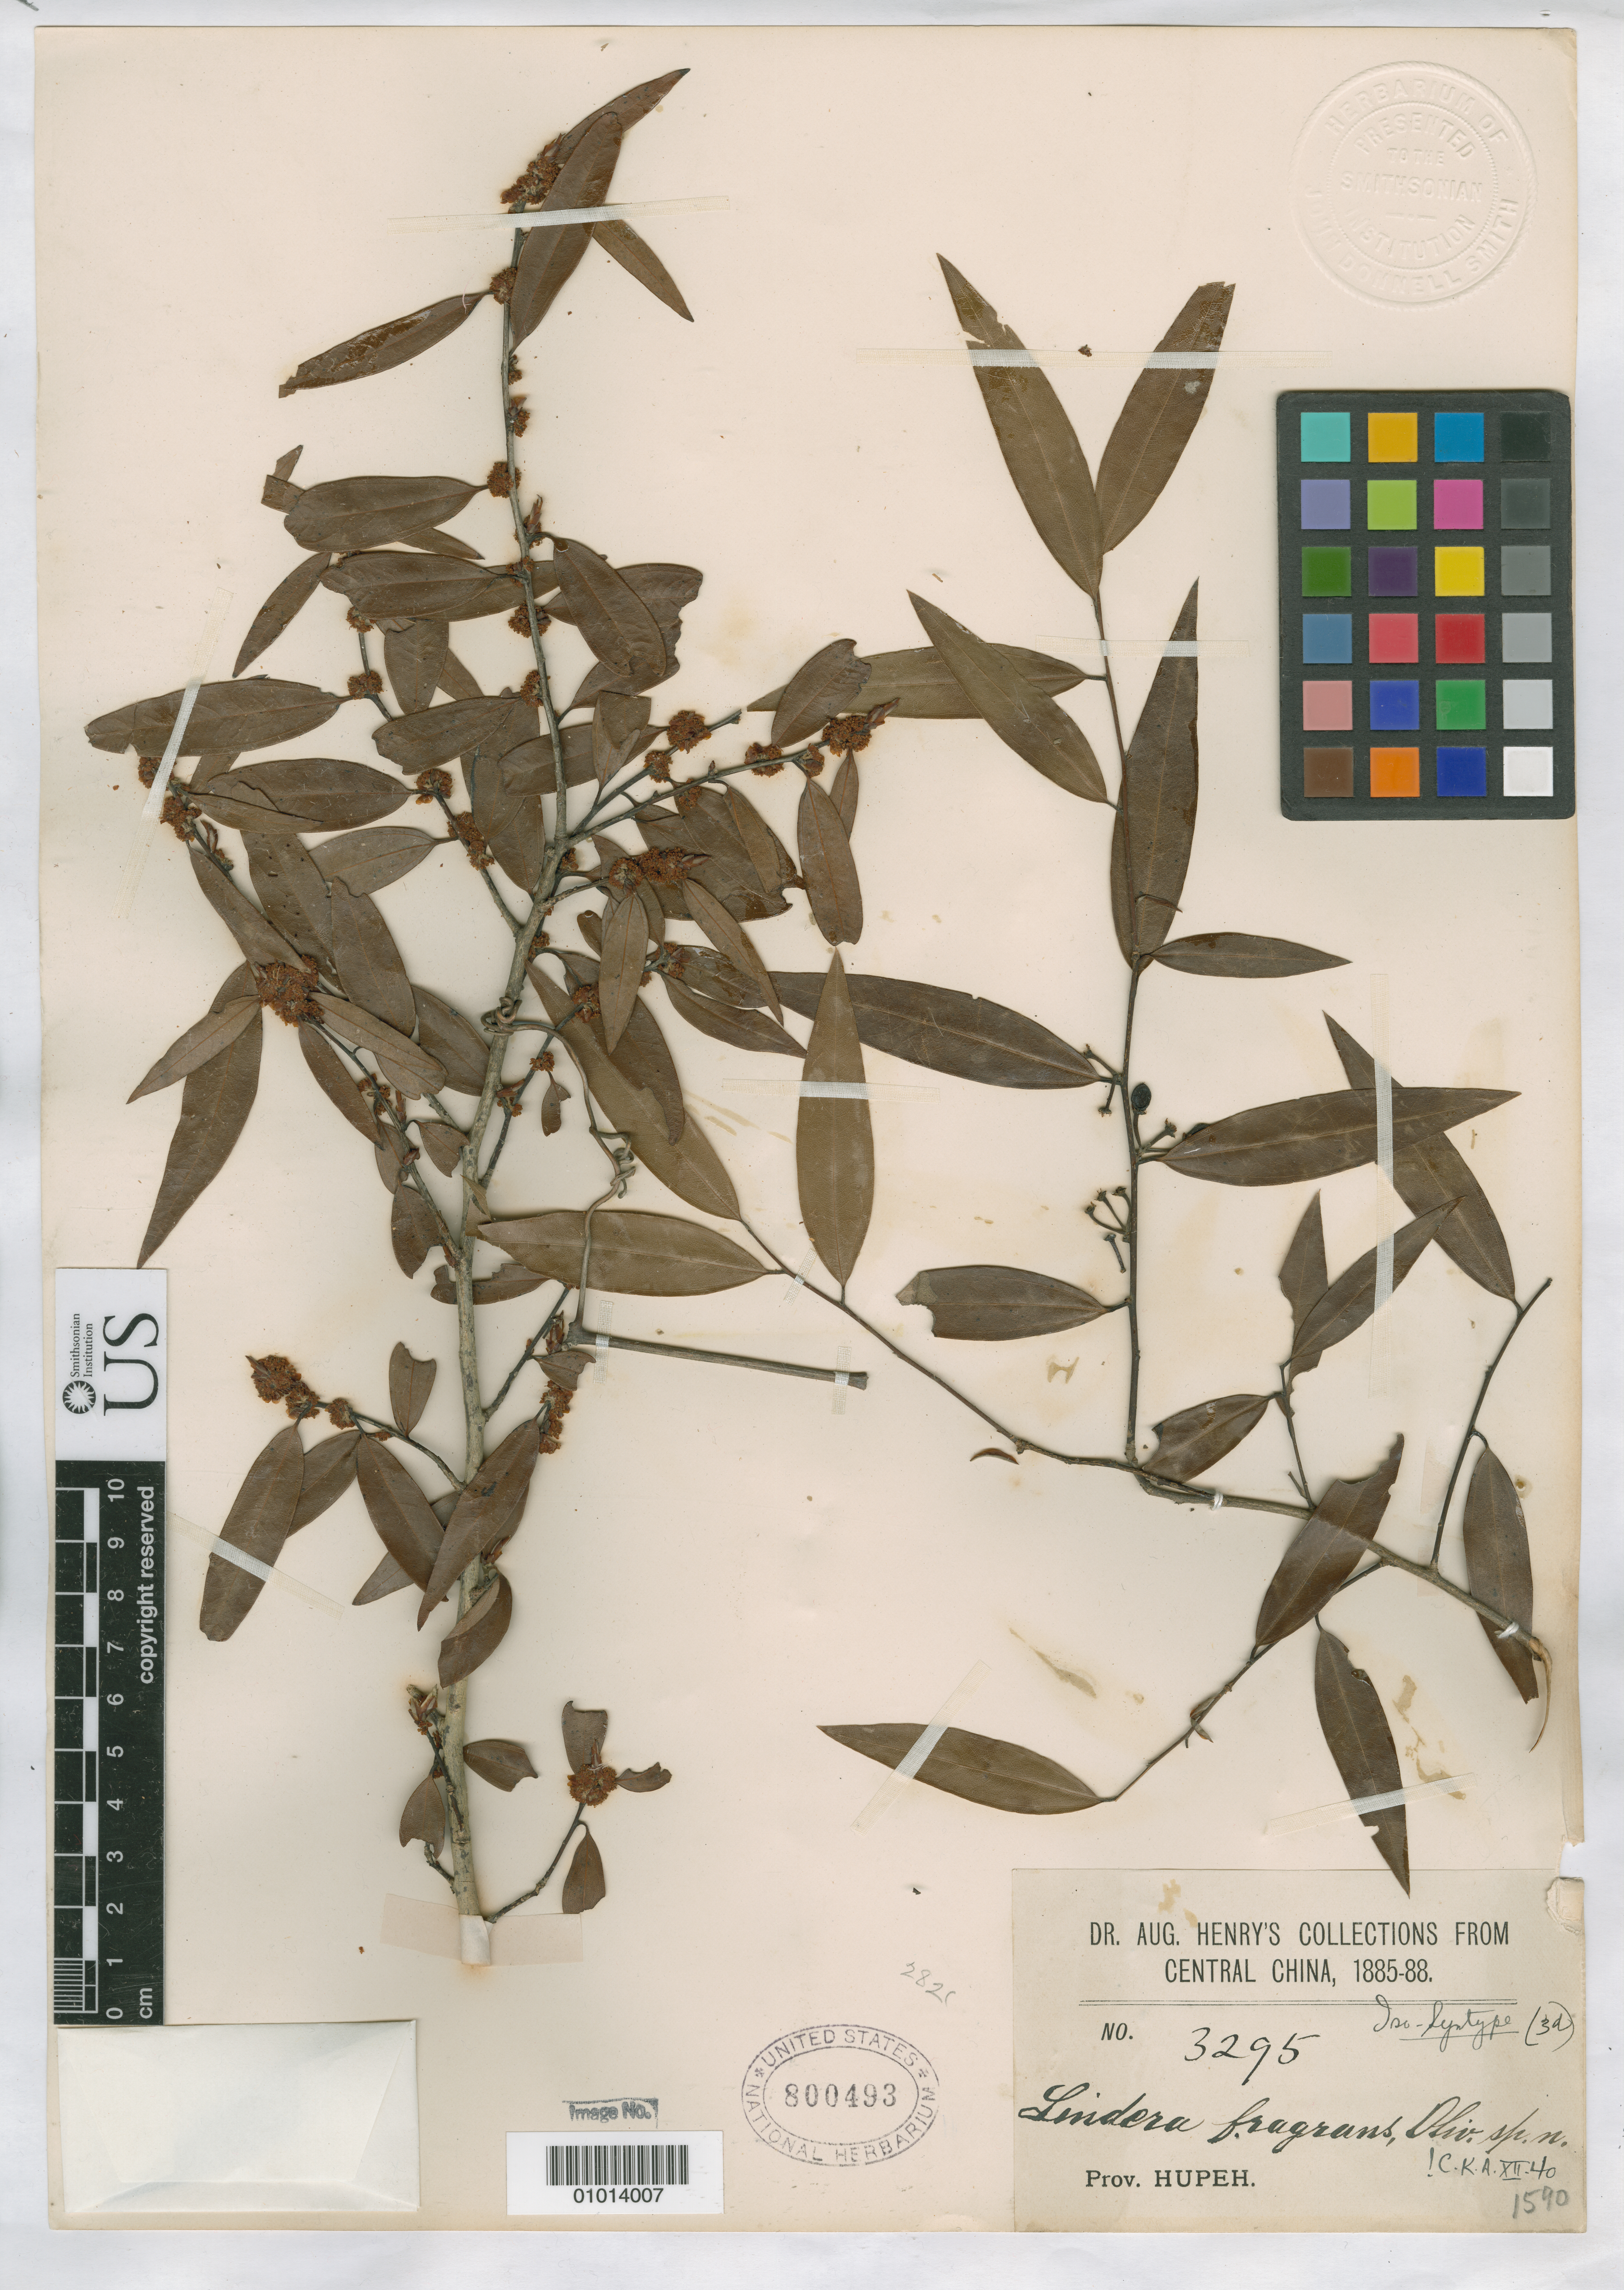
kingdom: Plantae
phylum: Tracheophyta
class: Magnoliopsida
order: Laurales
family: Lauraceae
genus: Lindera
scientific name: Lindera fragrans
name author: Oliv.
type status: Isosyntype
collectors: A. Henry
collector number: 3295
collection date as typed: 1885 to 1888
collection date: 1885/1888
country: China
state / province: Hubei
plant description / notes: Specimen ex John Donnell Smith herbarium.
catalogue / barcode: US 8002493